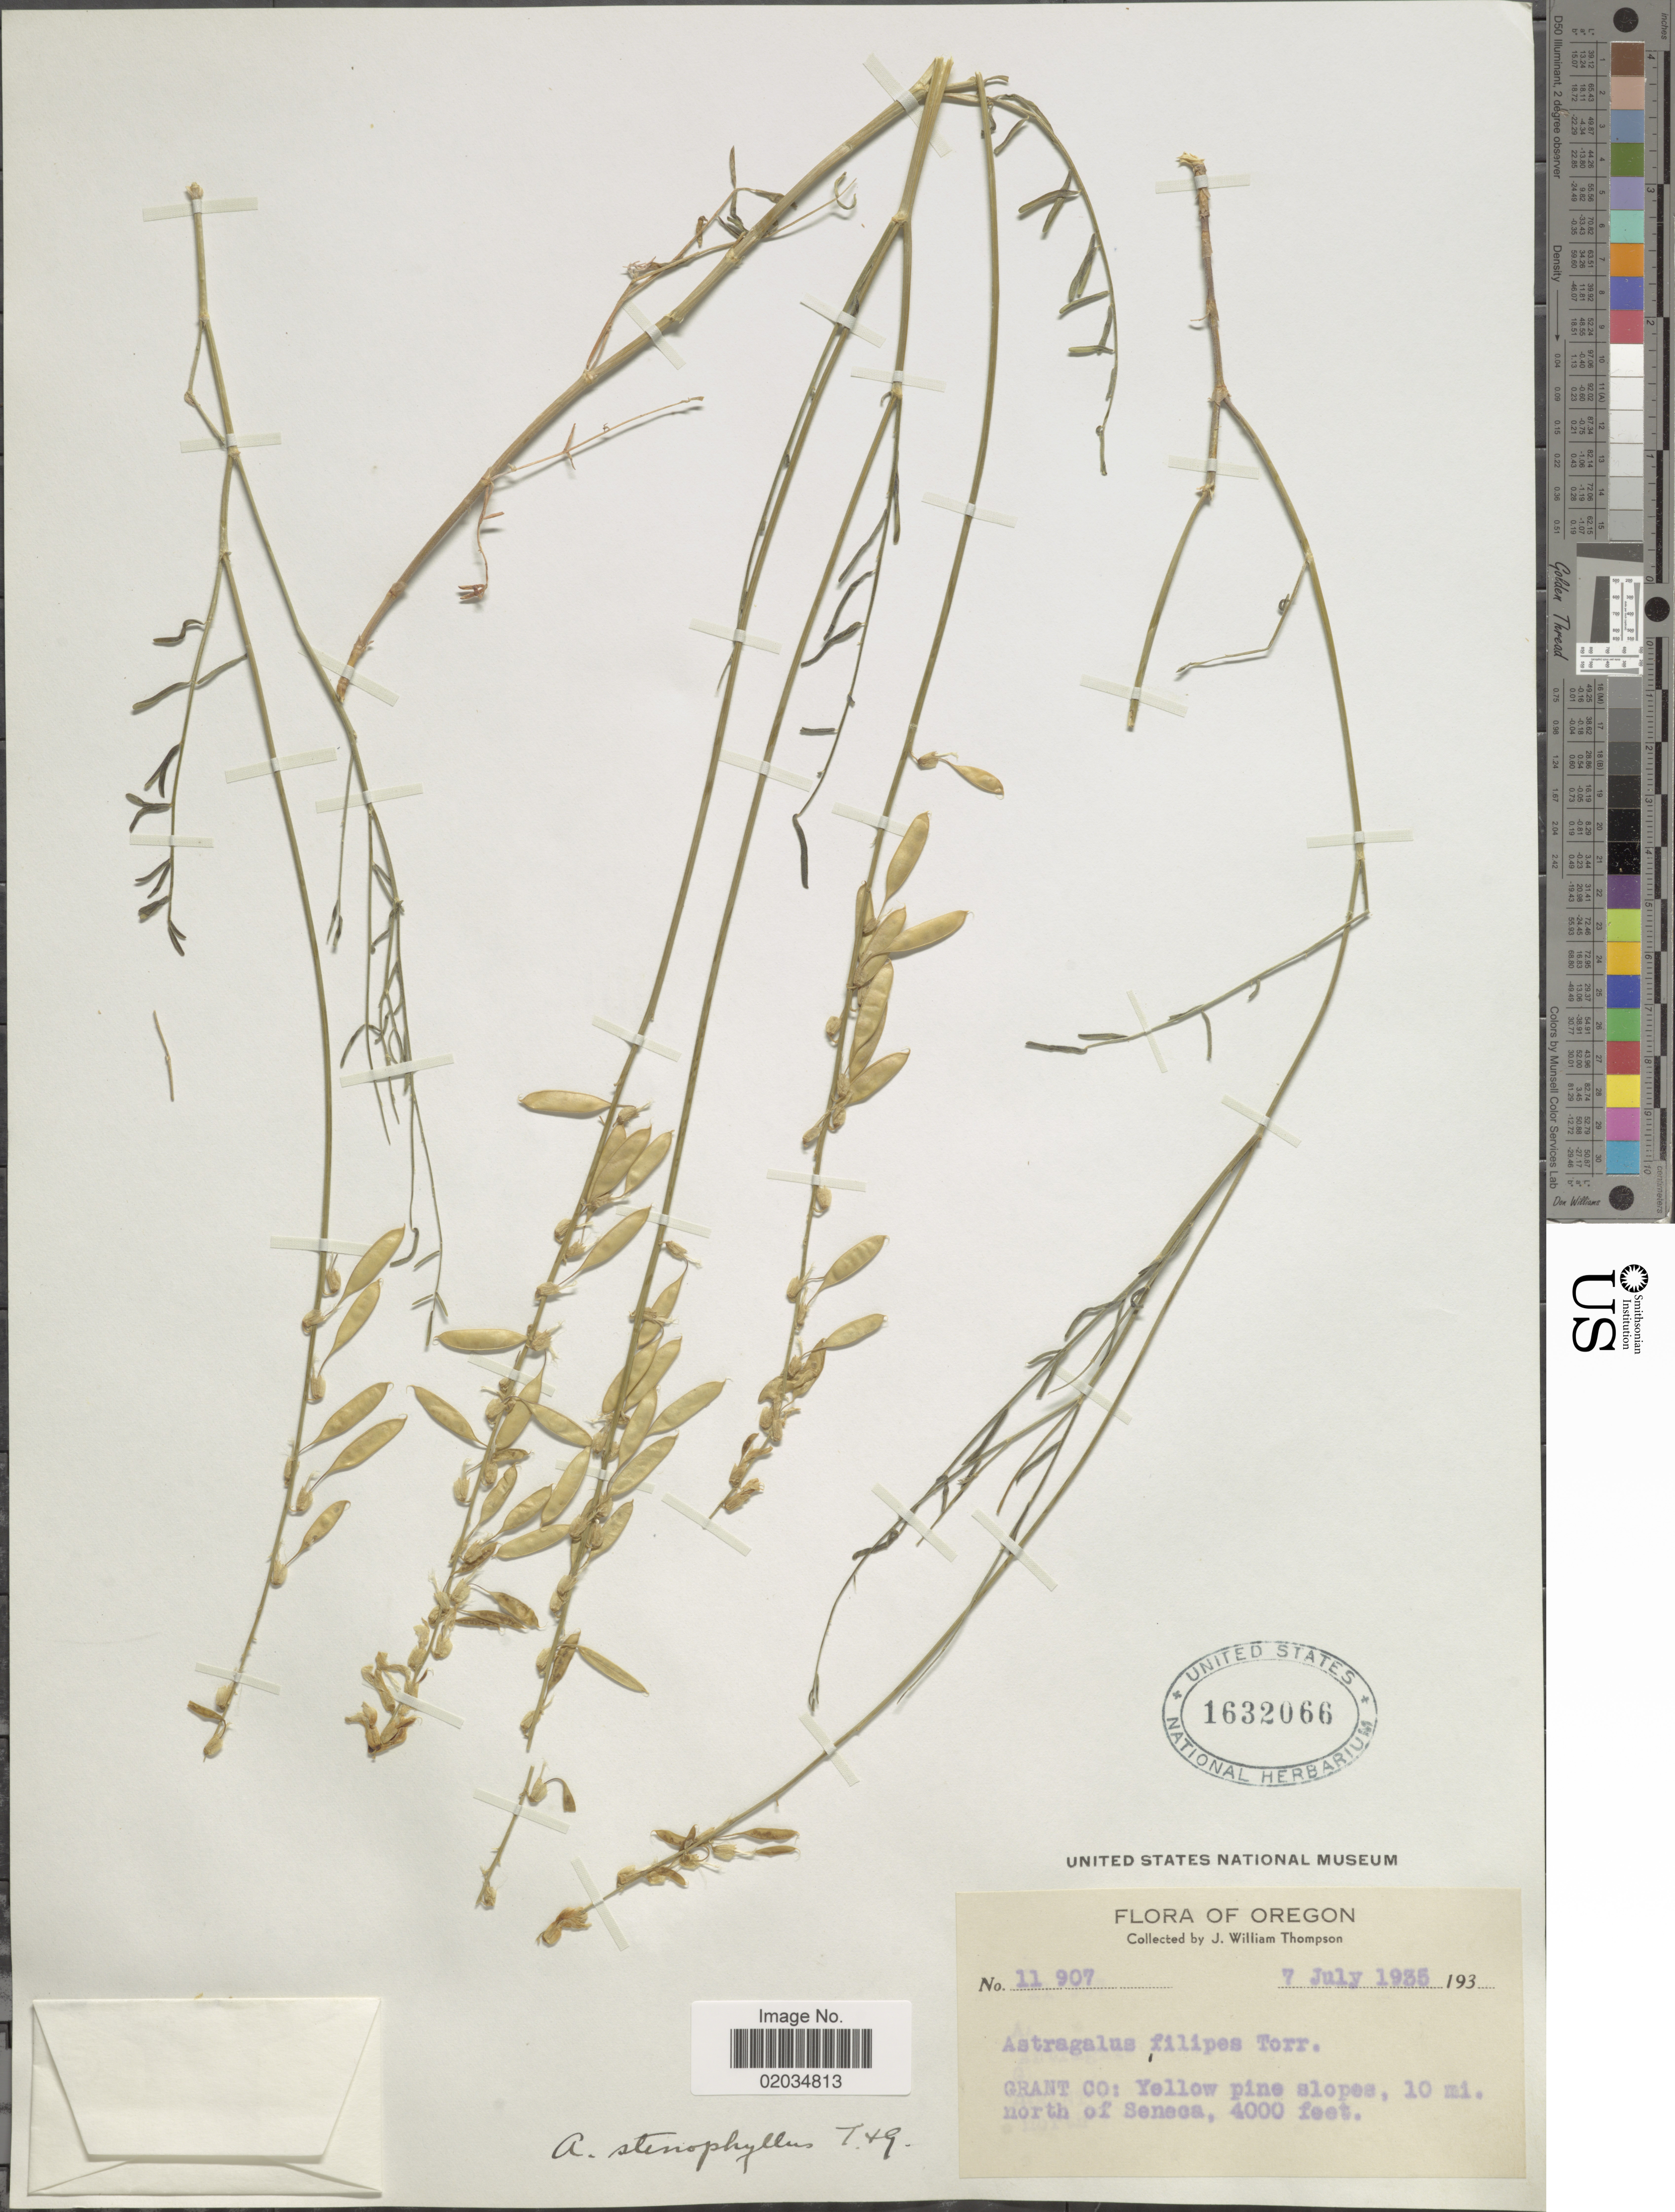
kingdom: Plantae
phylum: Tracheophyta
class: Magnoliopsida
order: Fabales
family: Fabaceae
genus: Astragalus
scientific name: Astragalus stenophyllus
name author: Torr. & A. Gray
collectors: J. W. Thompson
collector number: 11907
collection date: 1935-07-07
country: United States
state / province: Oregon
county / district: Grant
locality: Grant Co: Yellow pine slopes, 10 mi. north of Seneca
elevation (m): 1219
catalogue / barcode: US 1632066